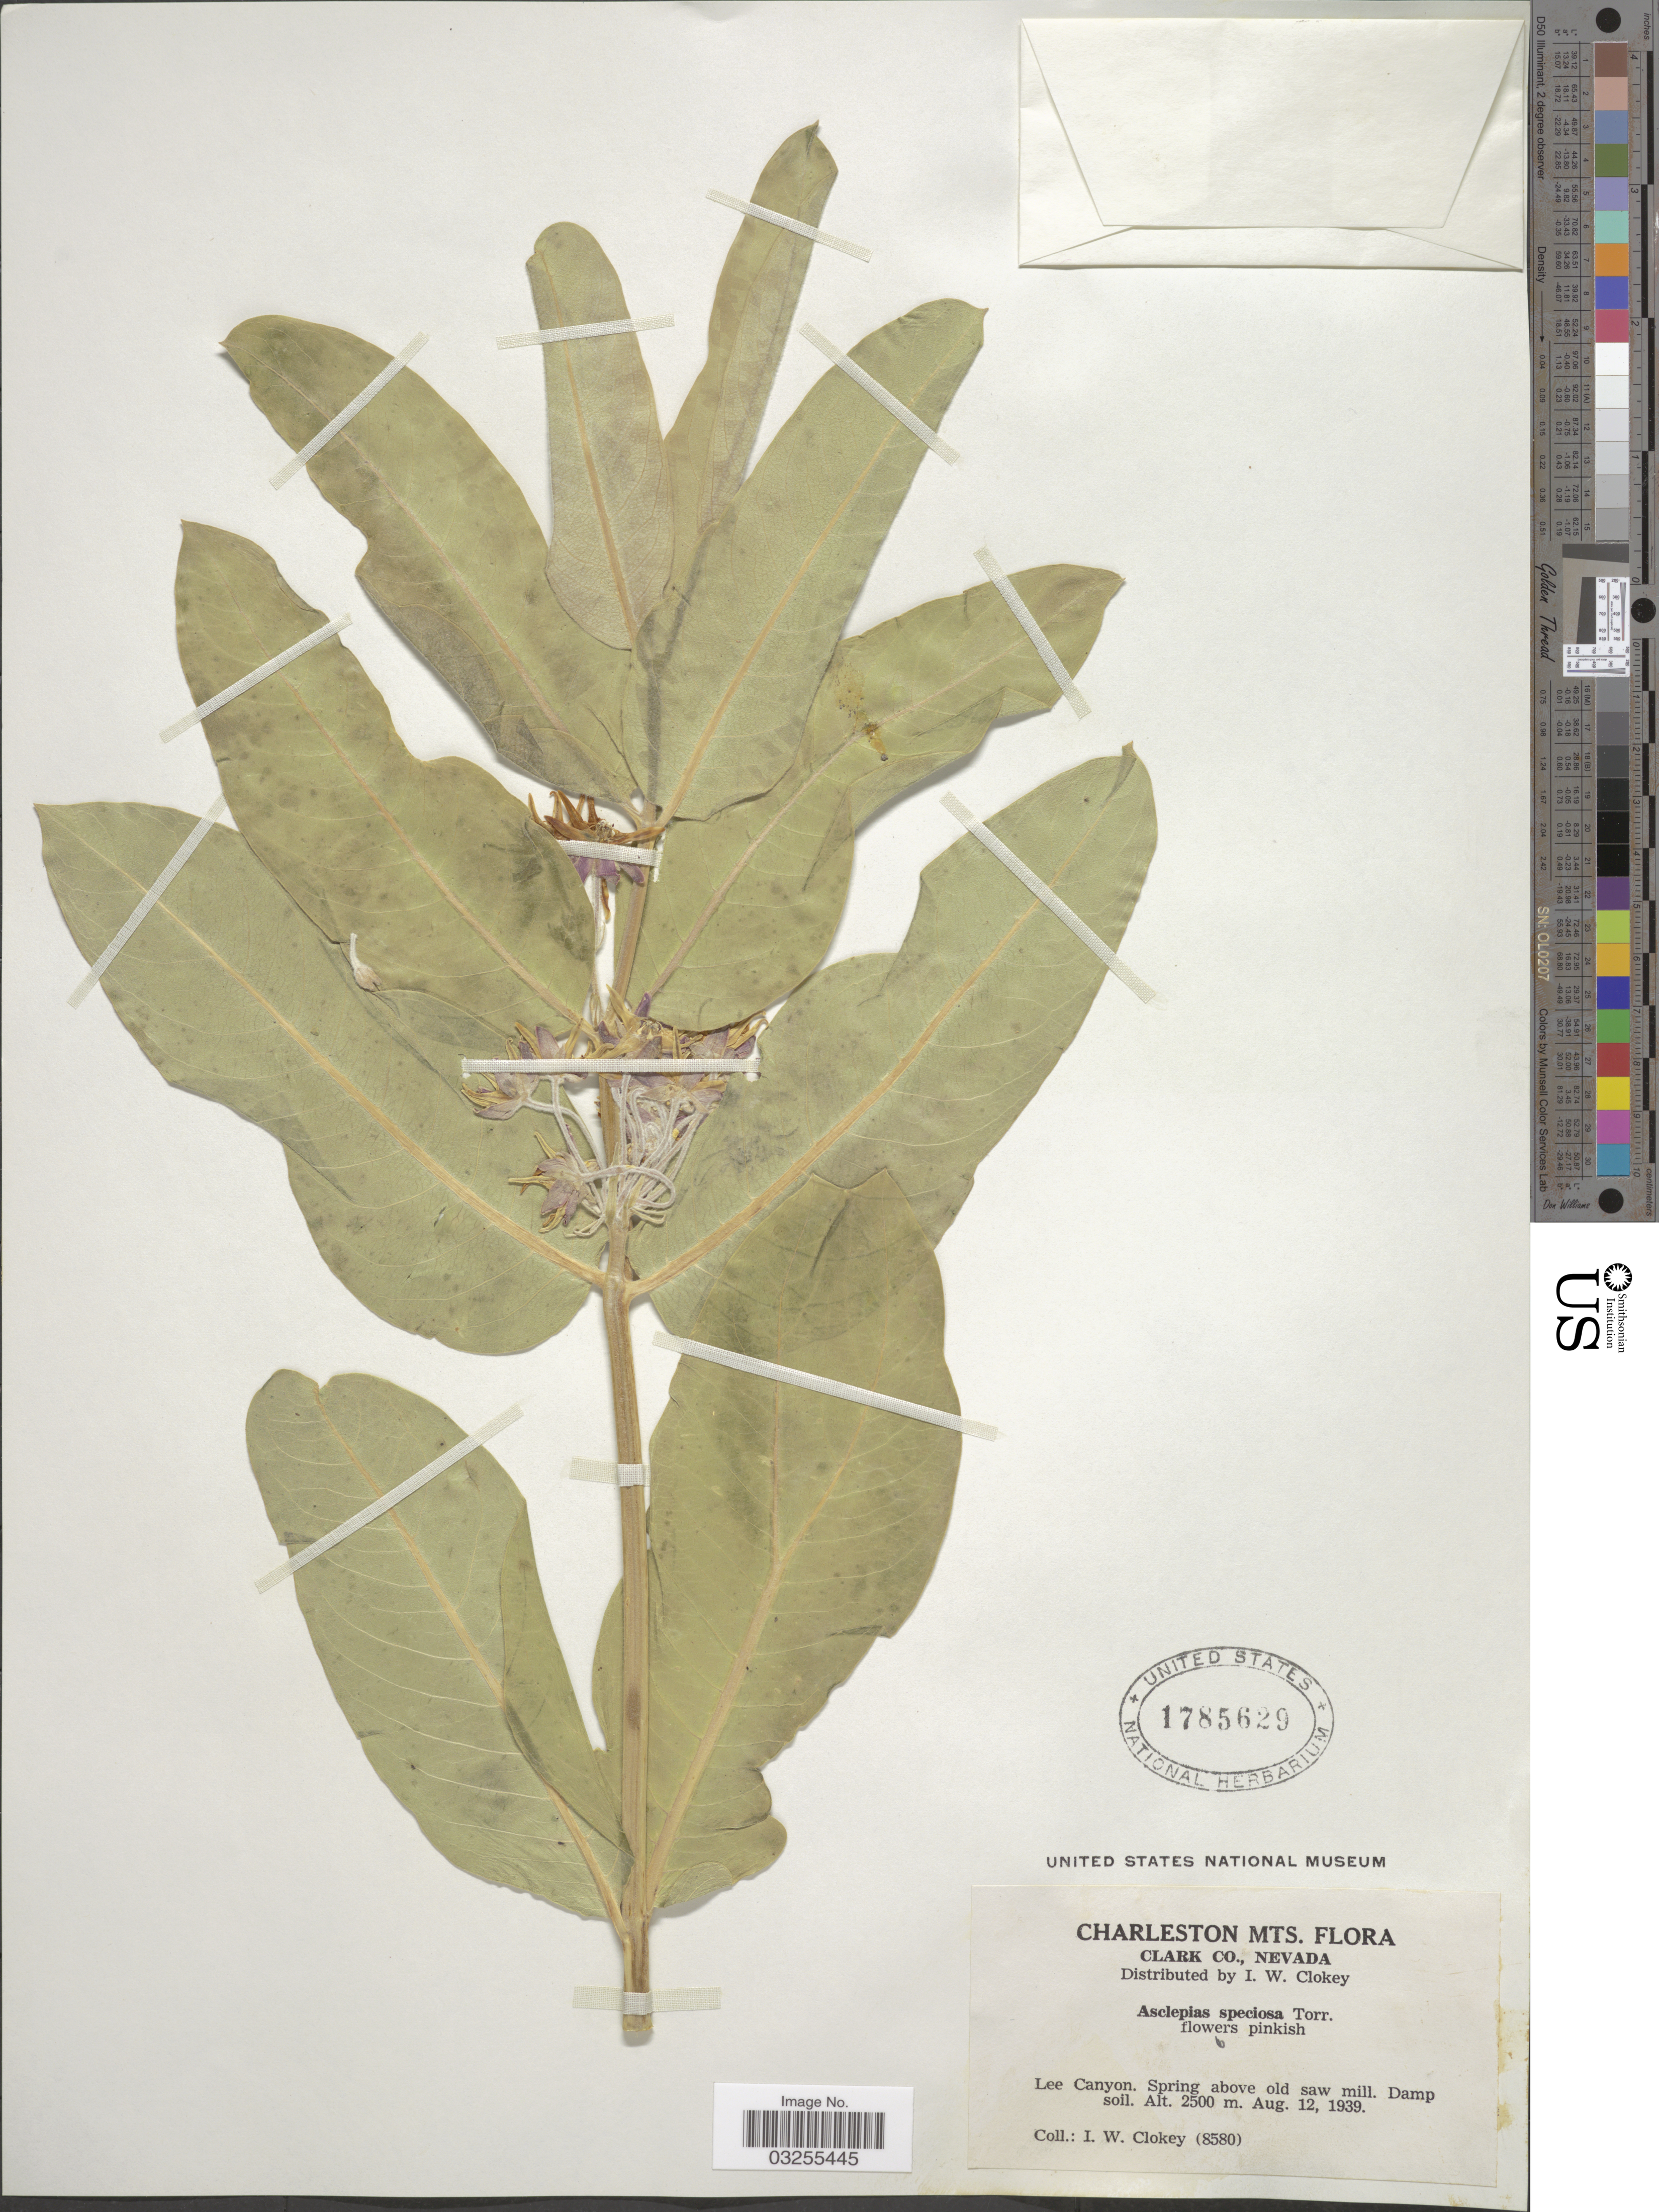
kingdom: Plantae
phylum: Tracheophyta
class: Magnoliopsida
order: Gentianales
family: Apocynaceae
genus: Asclepias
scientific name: Asclepias speciosa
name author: Torr.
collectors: I. W. Clokey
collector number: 8580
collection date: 1939-08-12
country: United States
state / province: Nevada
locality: Charleston Mts., Clark Co., Lee Canyon. Spring above old saw mill. Damp soil.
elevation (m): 2500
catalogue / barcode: US 1785629